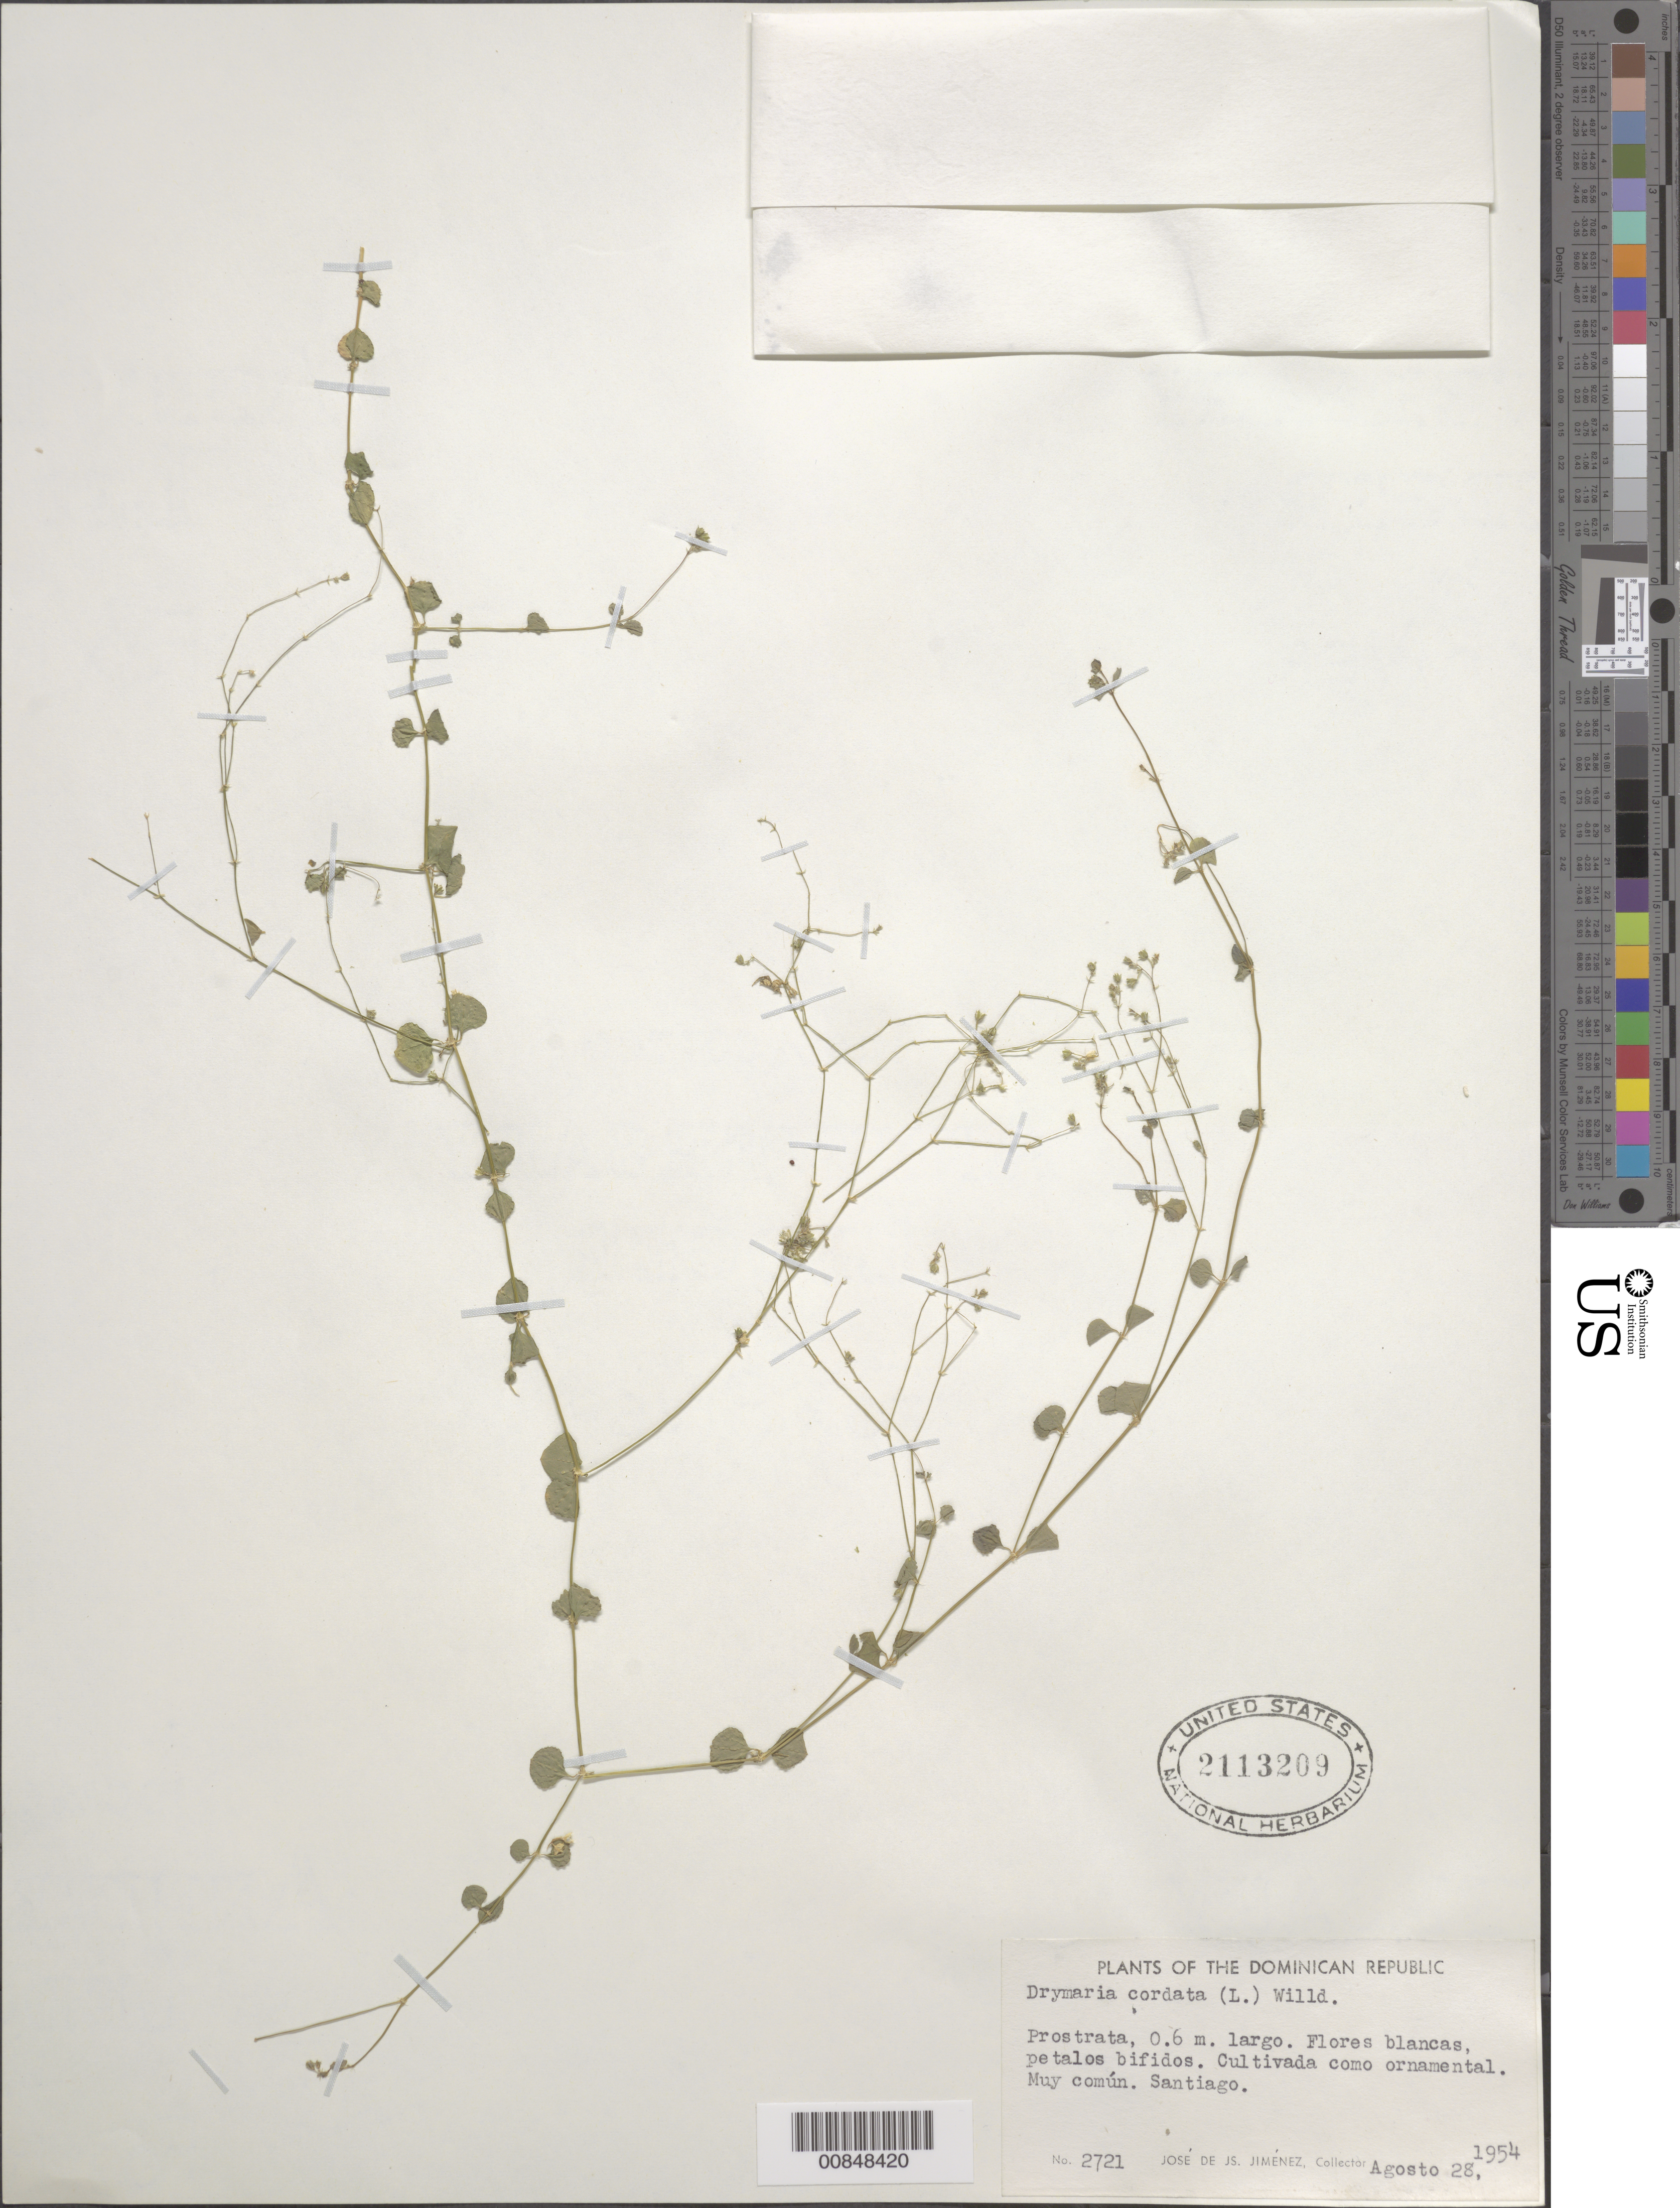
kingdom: Plantae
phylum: Tracheophyta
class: Magnoliopsida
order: Caryophyllales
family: Caryophyllaceae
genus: Drymaria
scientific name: Drymaria cordata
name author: (L.) Willd. ex Schult.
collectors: J. J. Jiménez Almonte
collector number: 2721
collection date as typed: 28 Aug 1954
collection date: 1954-08-28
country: Dominican Republic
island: Hispaniola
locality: Santiago.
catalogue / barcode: US 2113209